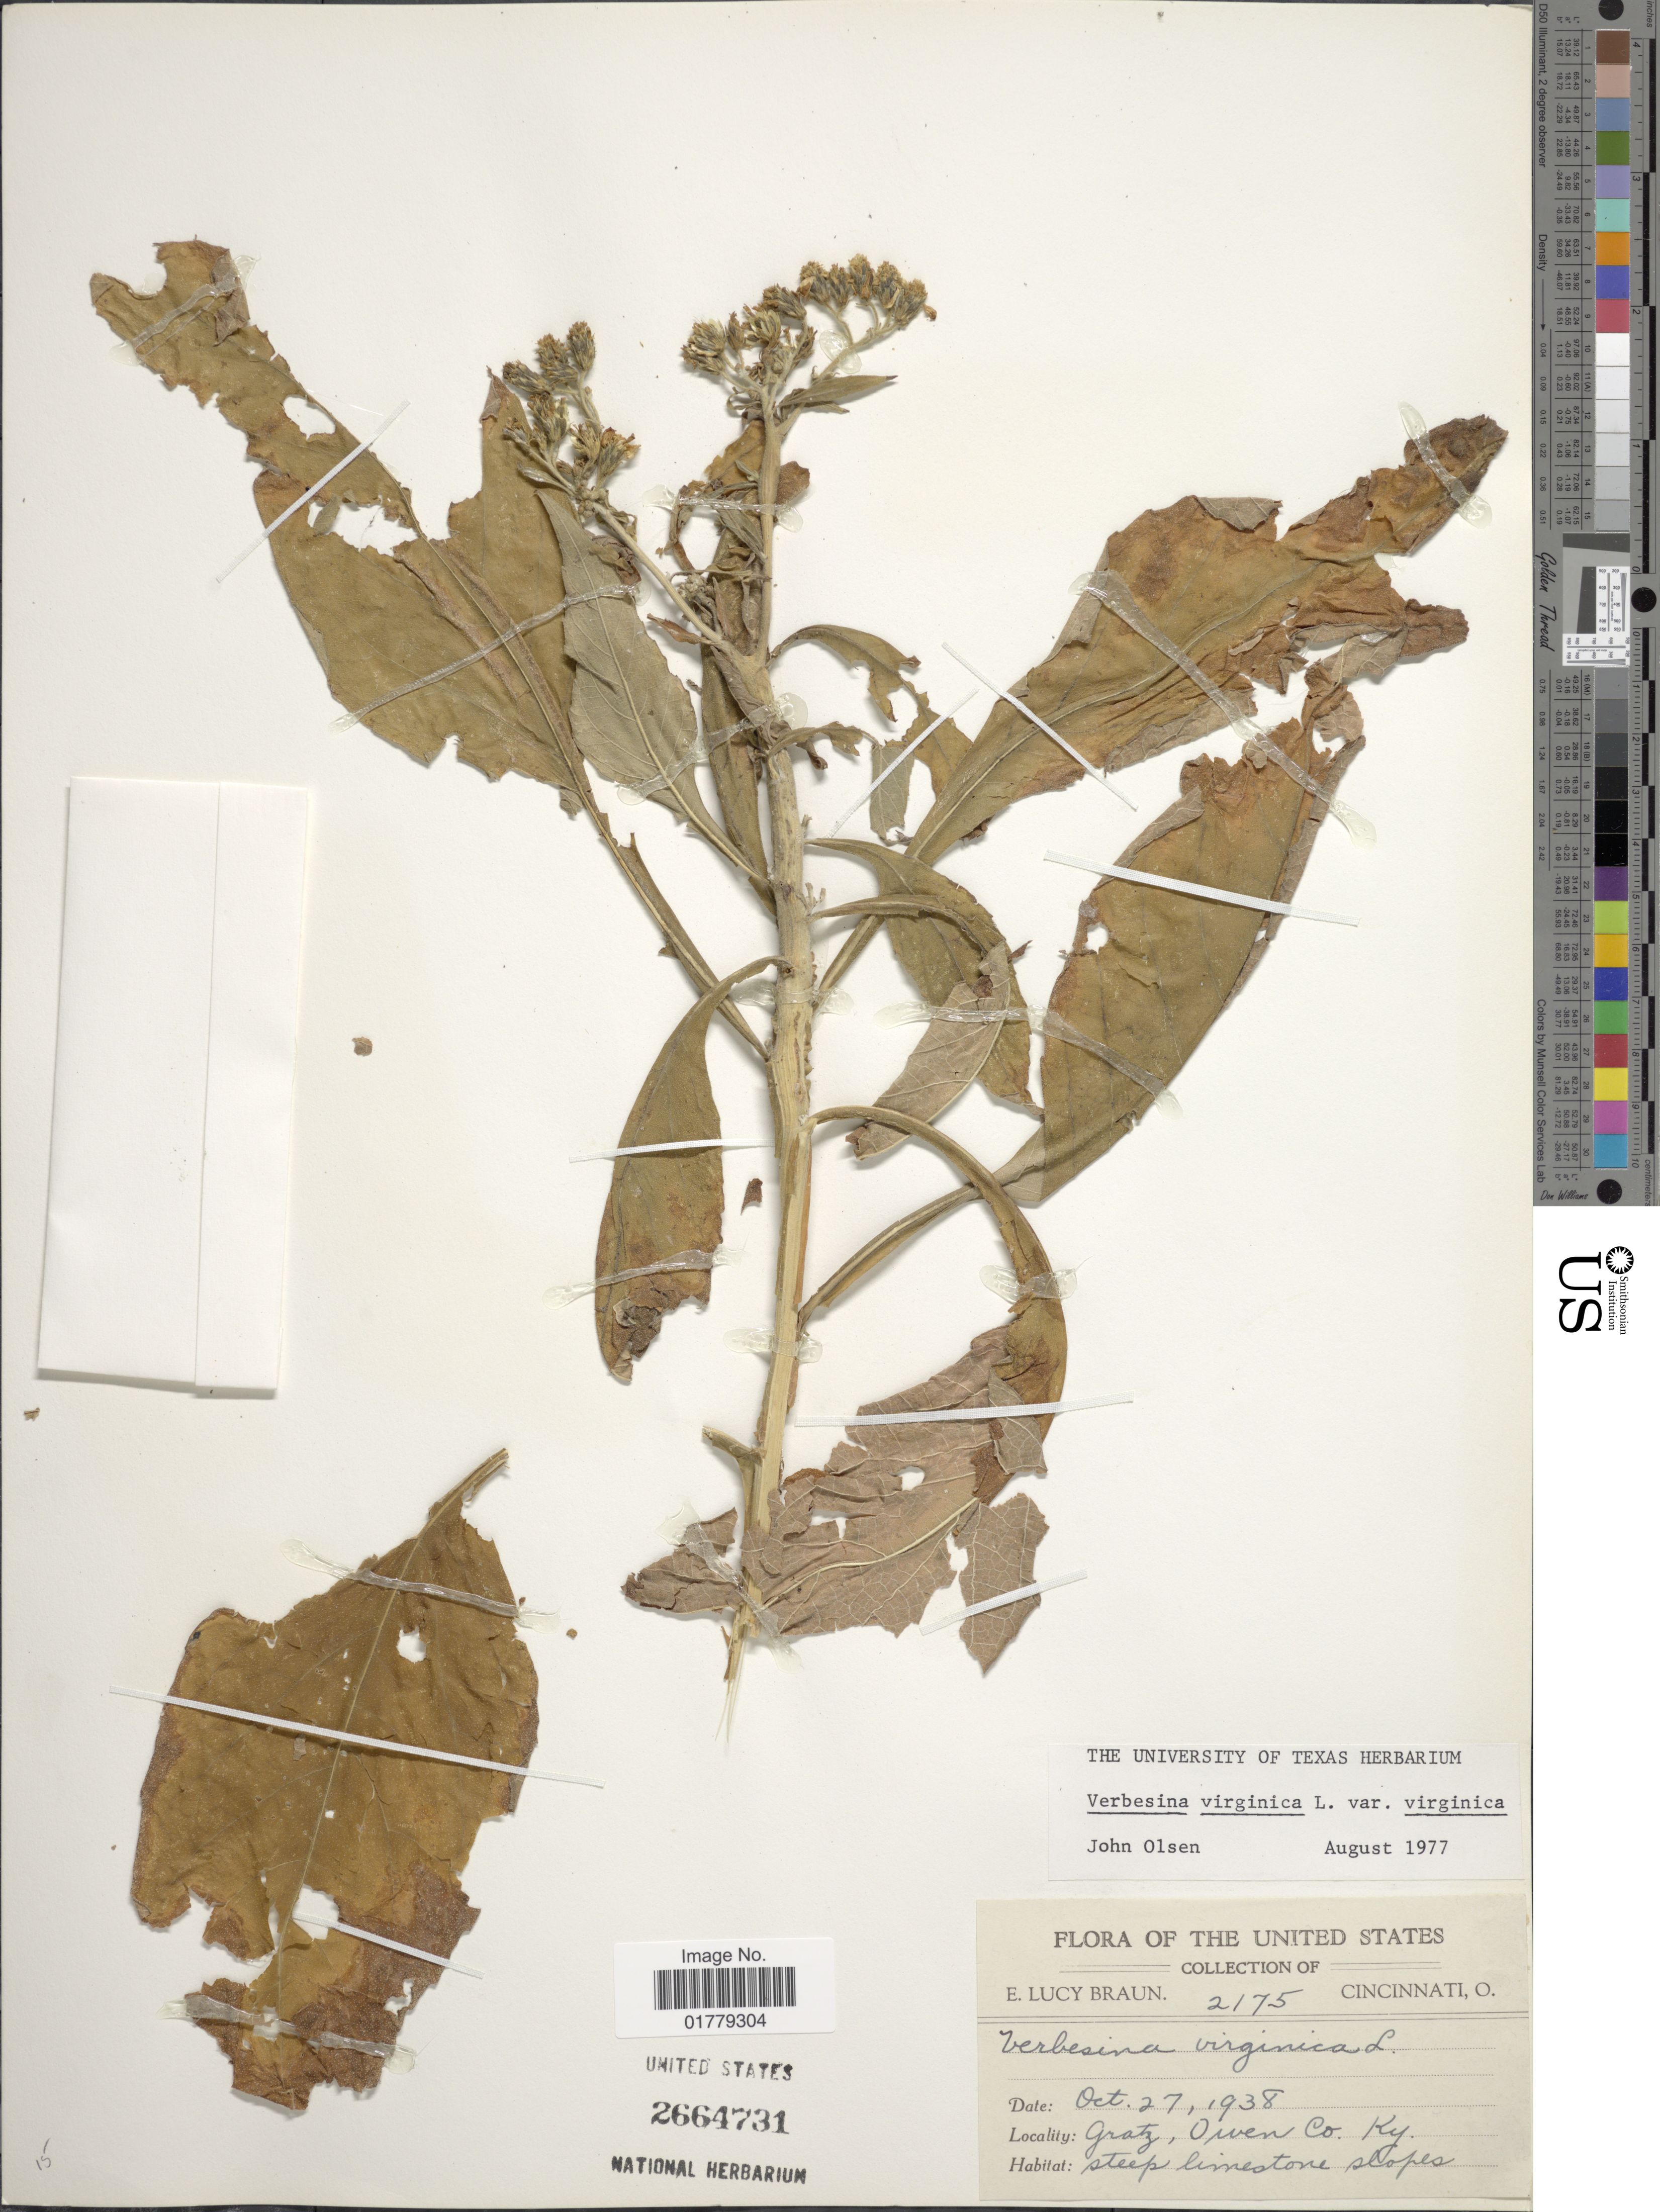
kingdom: Plantae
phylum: Tracheophyta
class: Magnoliopsida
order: Asterales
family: Asteraceae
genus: Verbesina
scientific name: Verbesina virginica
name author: L.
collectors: E. L. Braun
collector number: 2175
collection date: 1938-10-27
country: United States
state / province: Kentucky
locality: Gratz, Owen Co., Ky.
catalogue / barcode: US 2664731